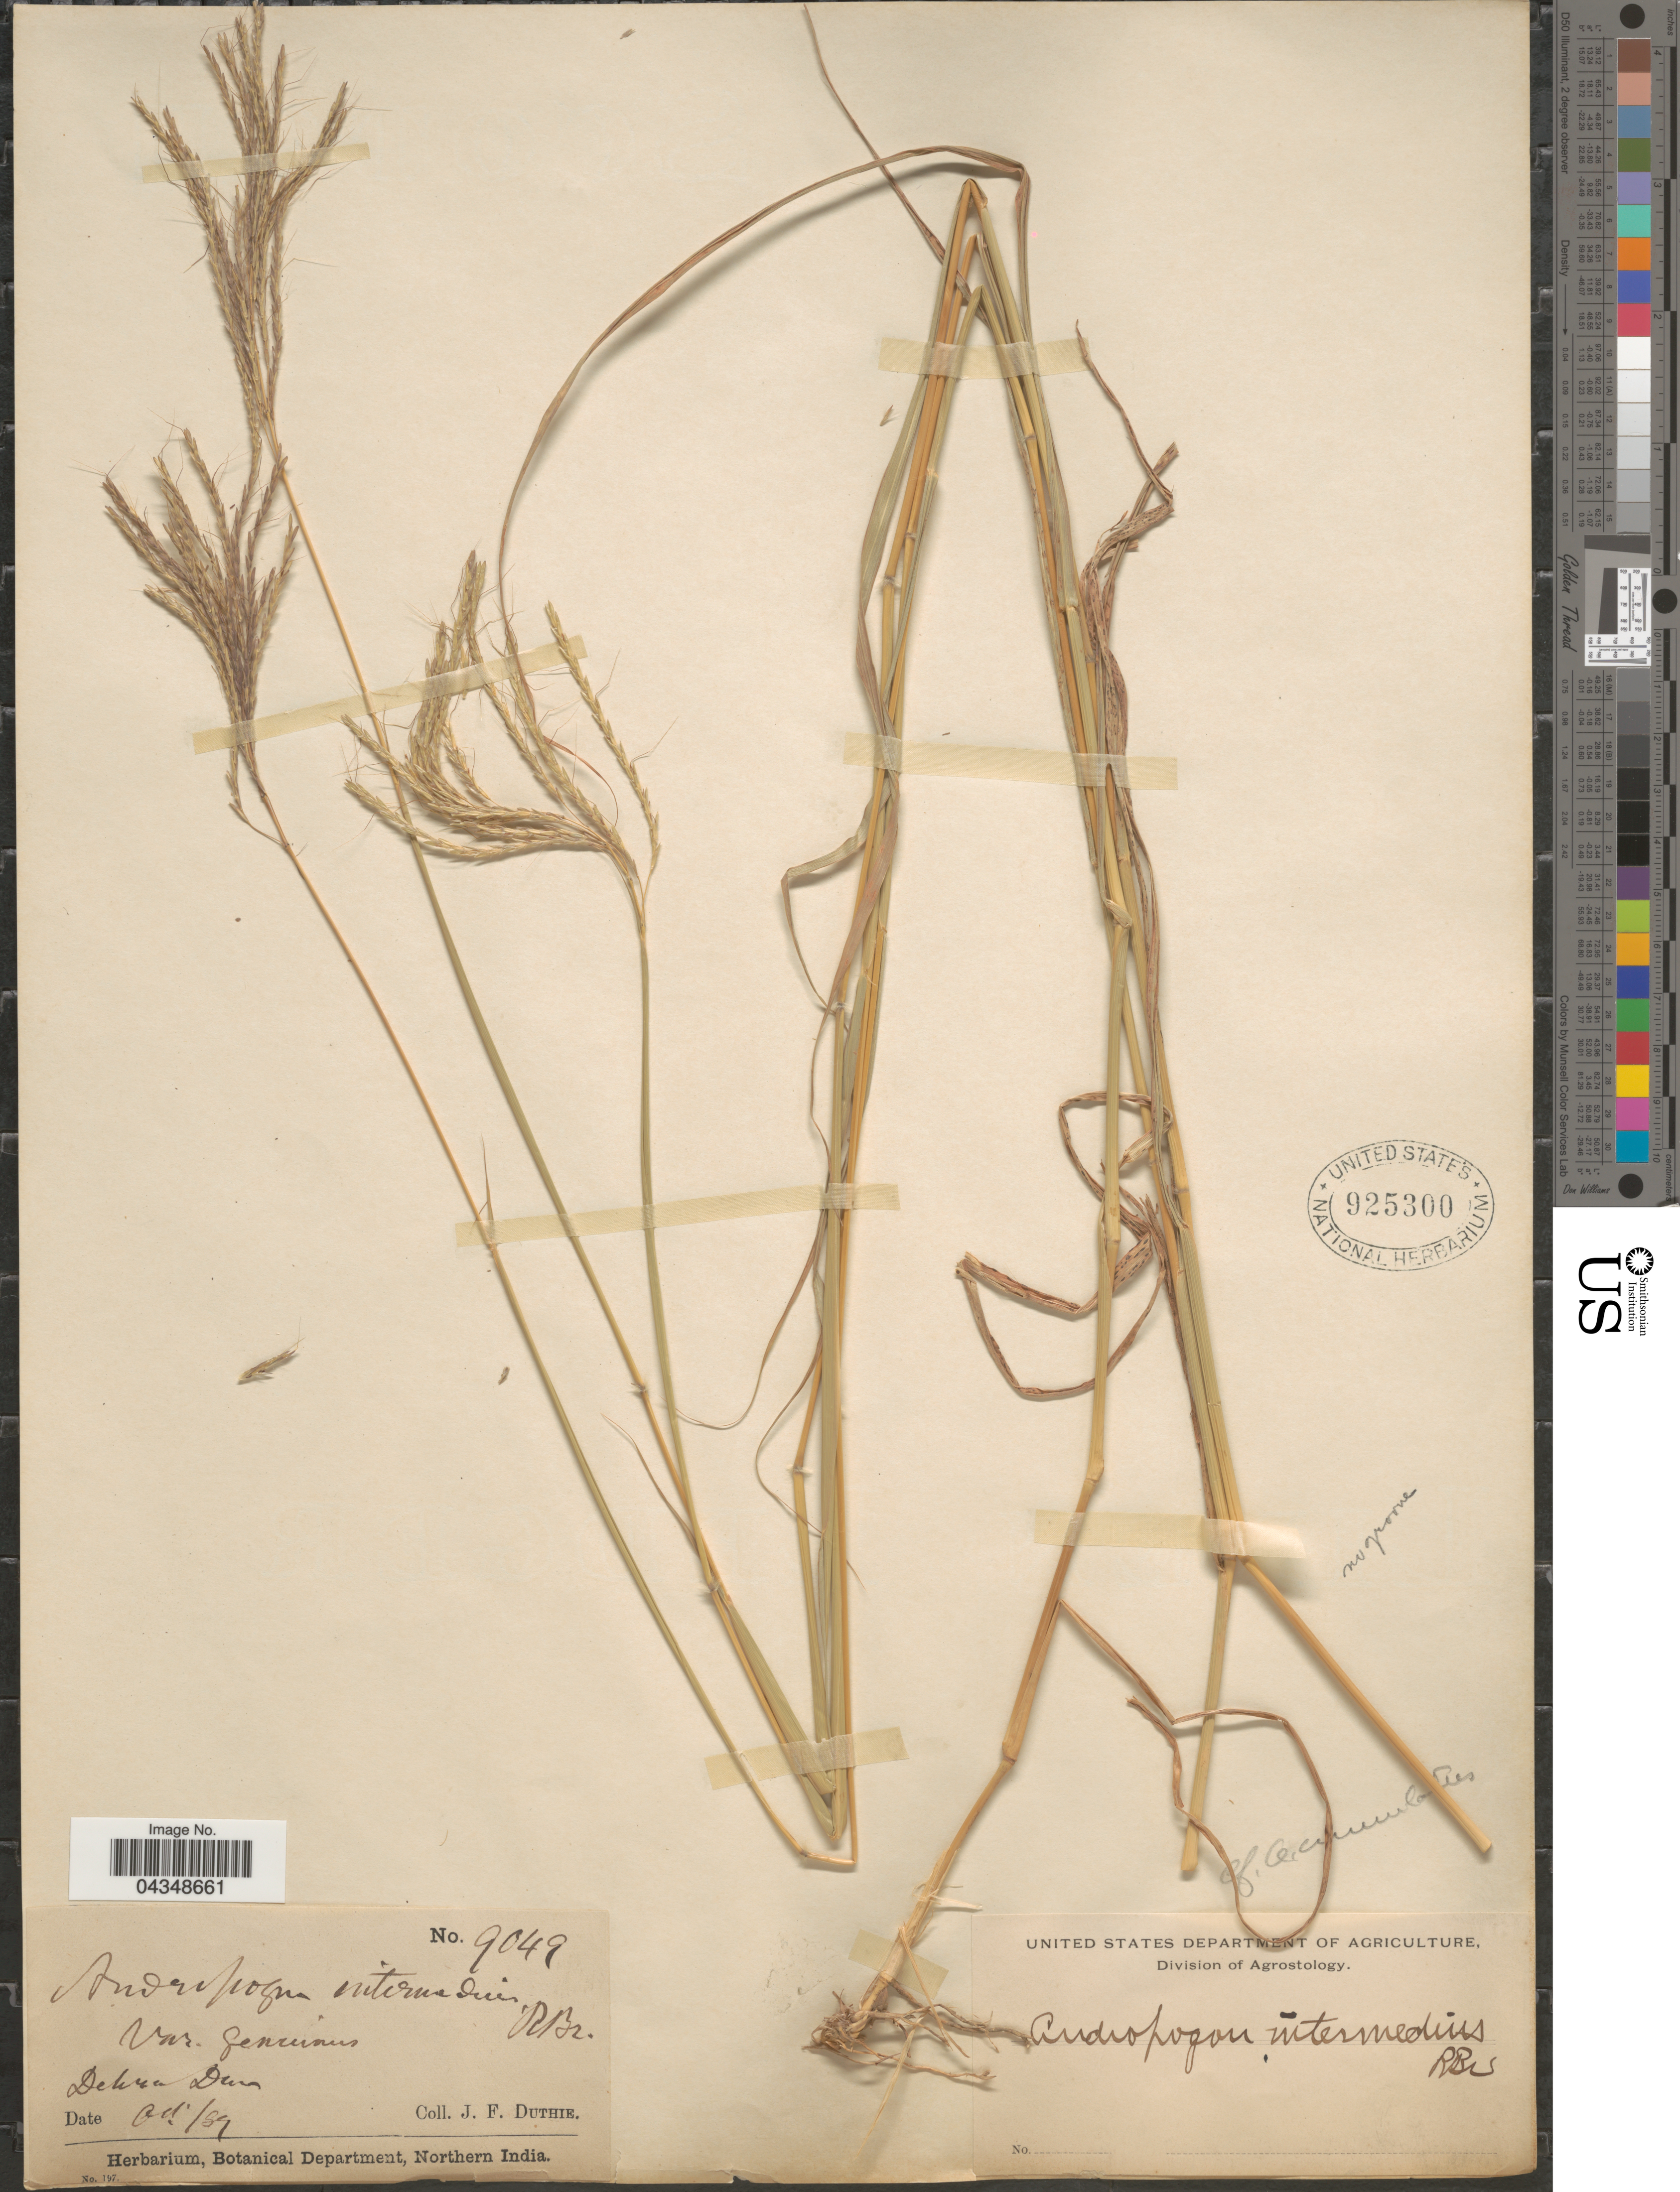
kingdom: Plantae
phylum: Tracheophyta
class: Liliopsida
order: Poales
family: Poaceae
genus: Bothriochloa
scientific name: Bothriochloa ischaemum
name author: (L.) Keng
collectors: J. F. Duthie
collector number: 9049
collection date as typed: Transcribed d/m/y: /10/59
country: India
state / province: Uttarakhand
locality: Dehra Dun.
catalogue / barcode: US 925300